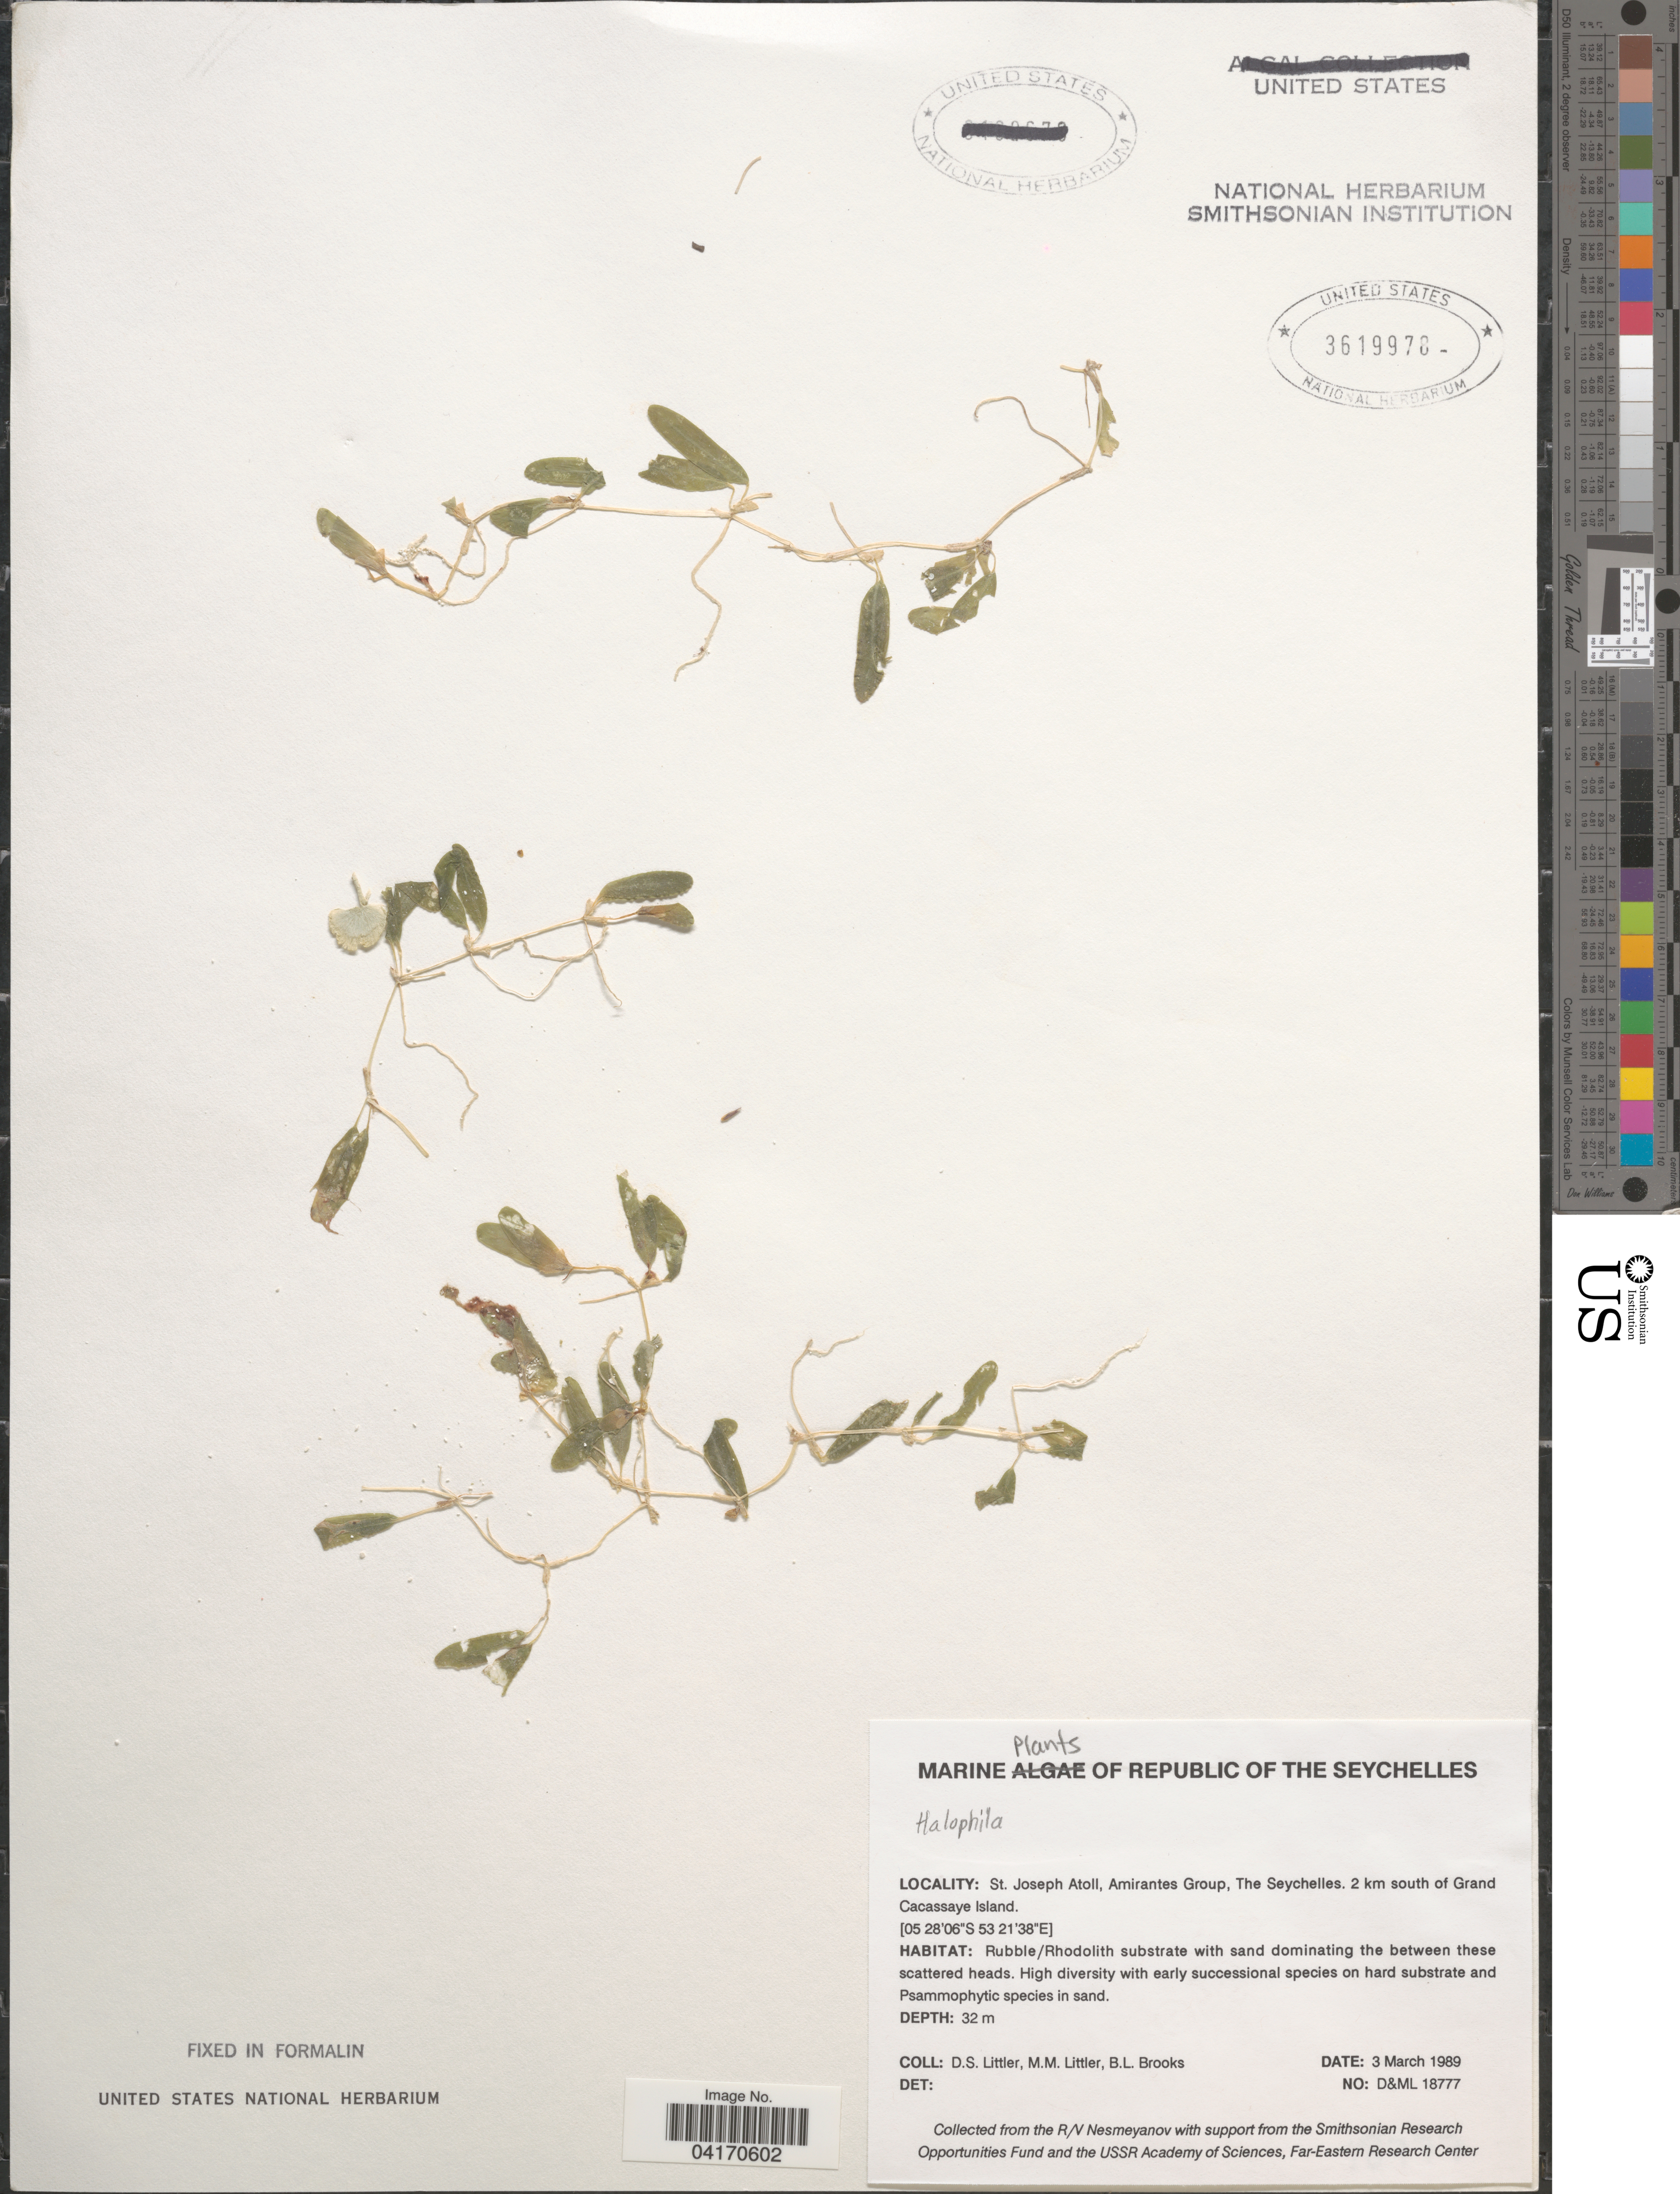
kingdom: Plantae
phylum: Tracheophyta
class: Liliopsida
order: Alismatales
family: Hydrocharitaceae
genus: Halophila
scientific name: Halophila sp.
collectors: D. S. Littler & B. Brooks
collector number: D&ML 18777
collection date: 1989-03-03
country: Seychelles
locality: Republic of the Seychelles. St. Joseph Atoll, Amirantes Group, The Seychelles. 2 km south of Grand Cacassaye Island.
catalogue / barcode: US 3619978